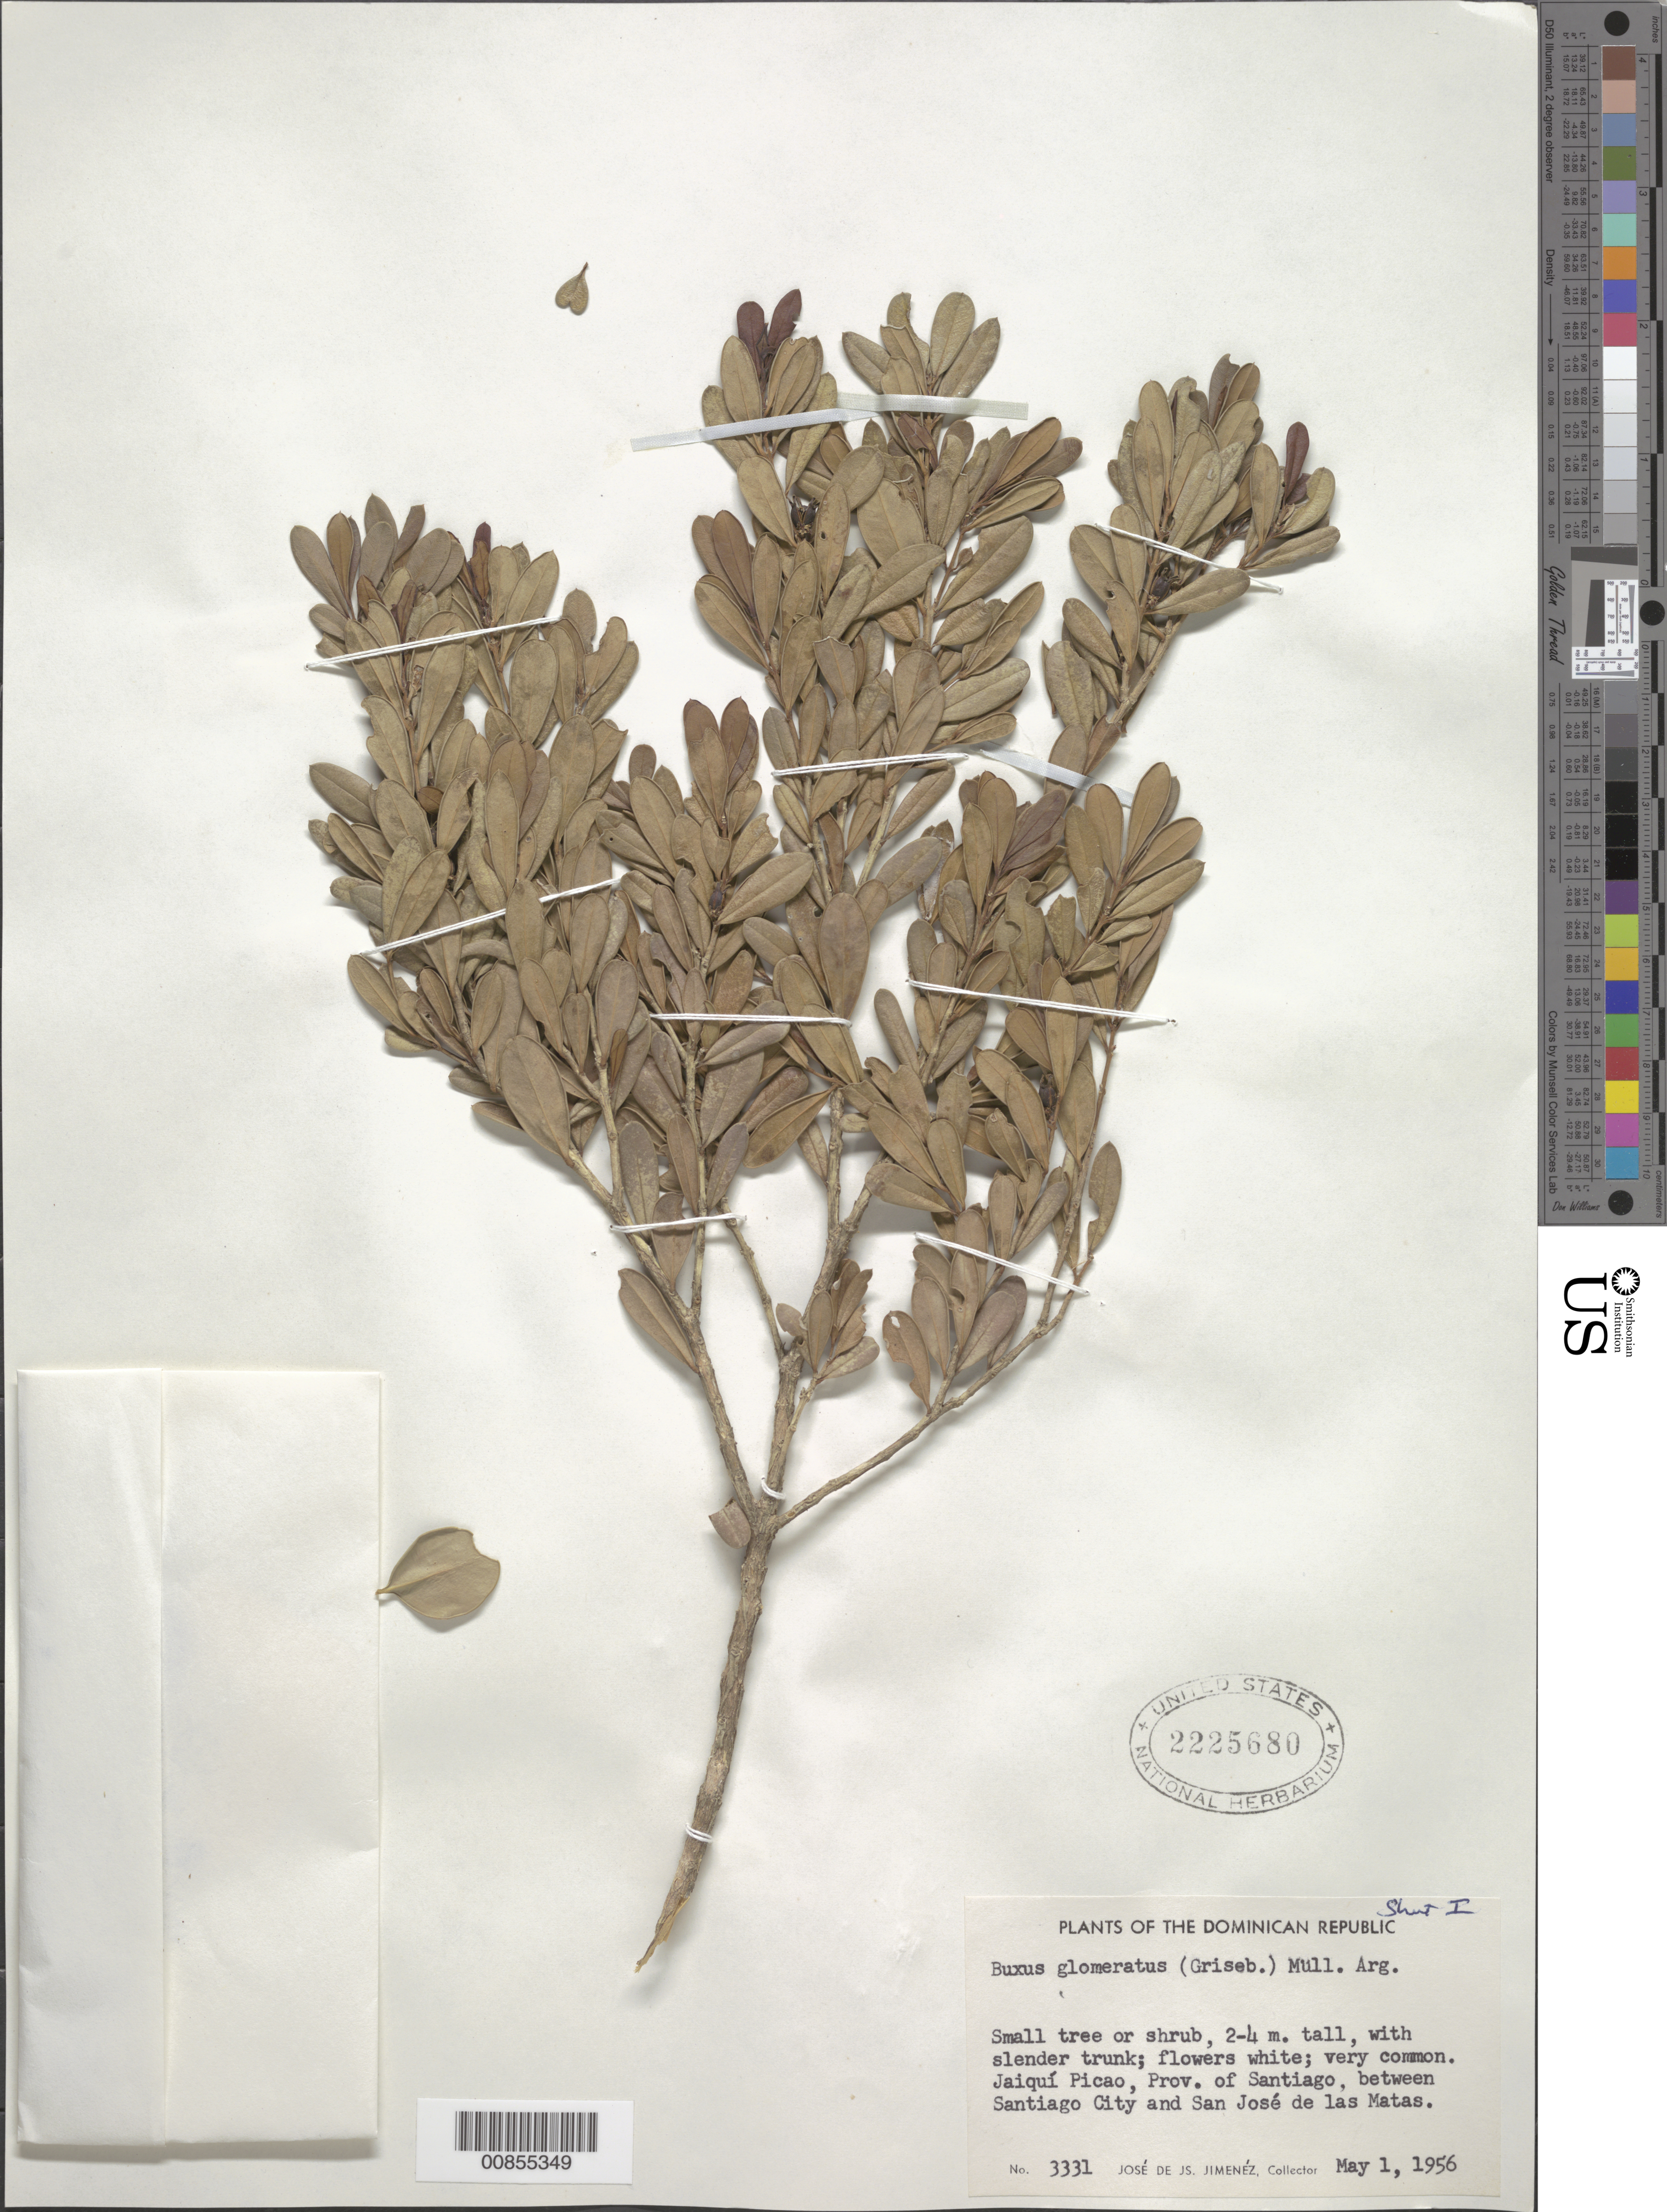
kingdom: Plantae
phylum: Tracheophyta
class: Magnoliopsida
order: Buxales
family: Buxaceae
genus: Buxus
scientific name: Buxus glomerata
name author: (Griseb.) Müll. Arg.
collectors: J. J. Jiménez Almonte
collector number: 3331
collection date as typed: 01 May 1956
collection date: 1956-05-01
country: Dominican Republic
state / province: Santiago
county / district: San José de las Matas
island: Hispaniola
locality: Jaiquí Picado, between Santiago City and San José de las Matas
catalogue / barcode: US 2225680